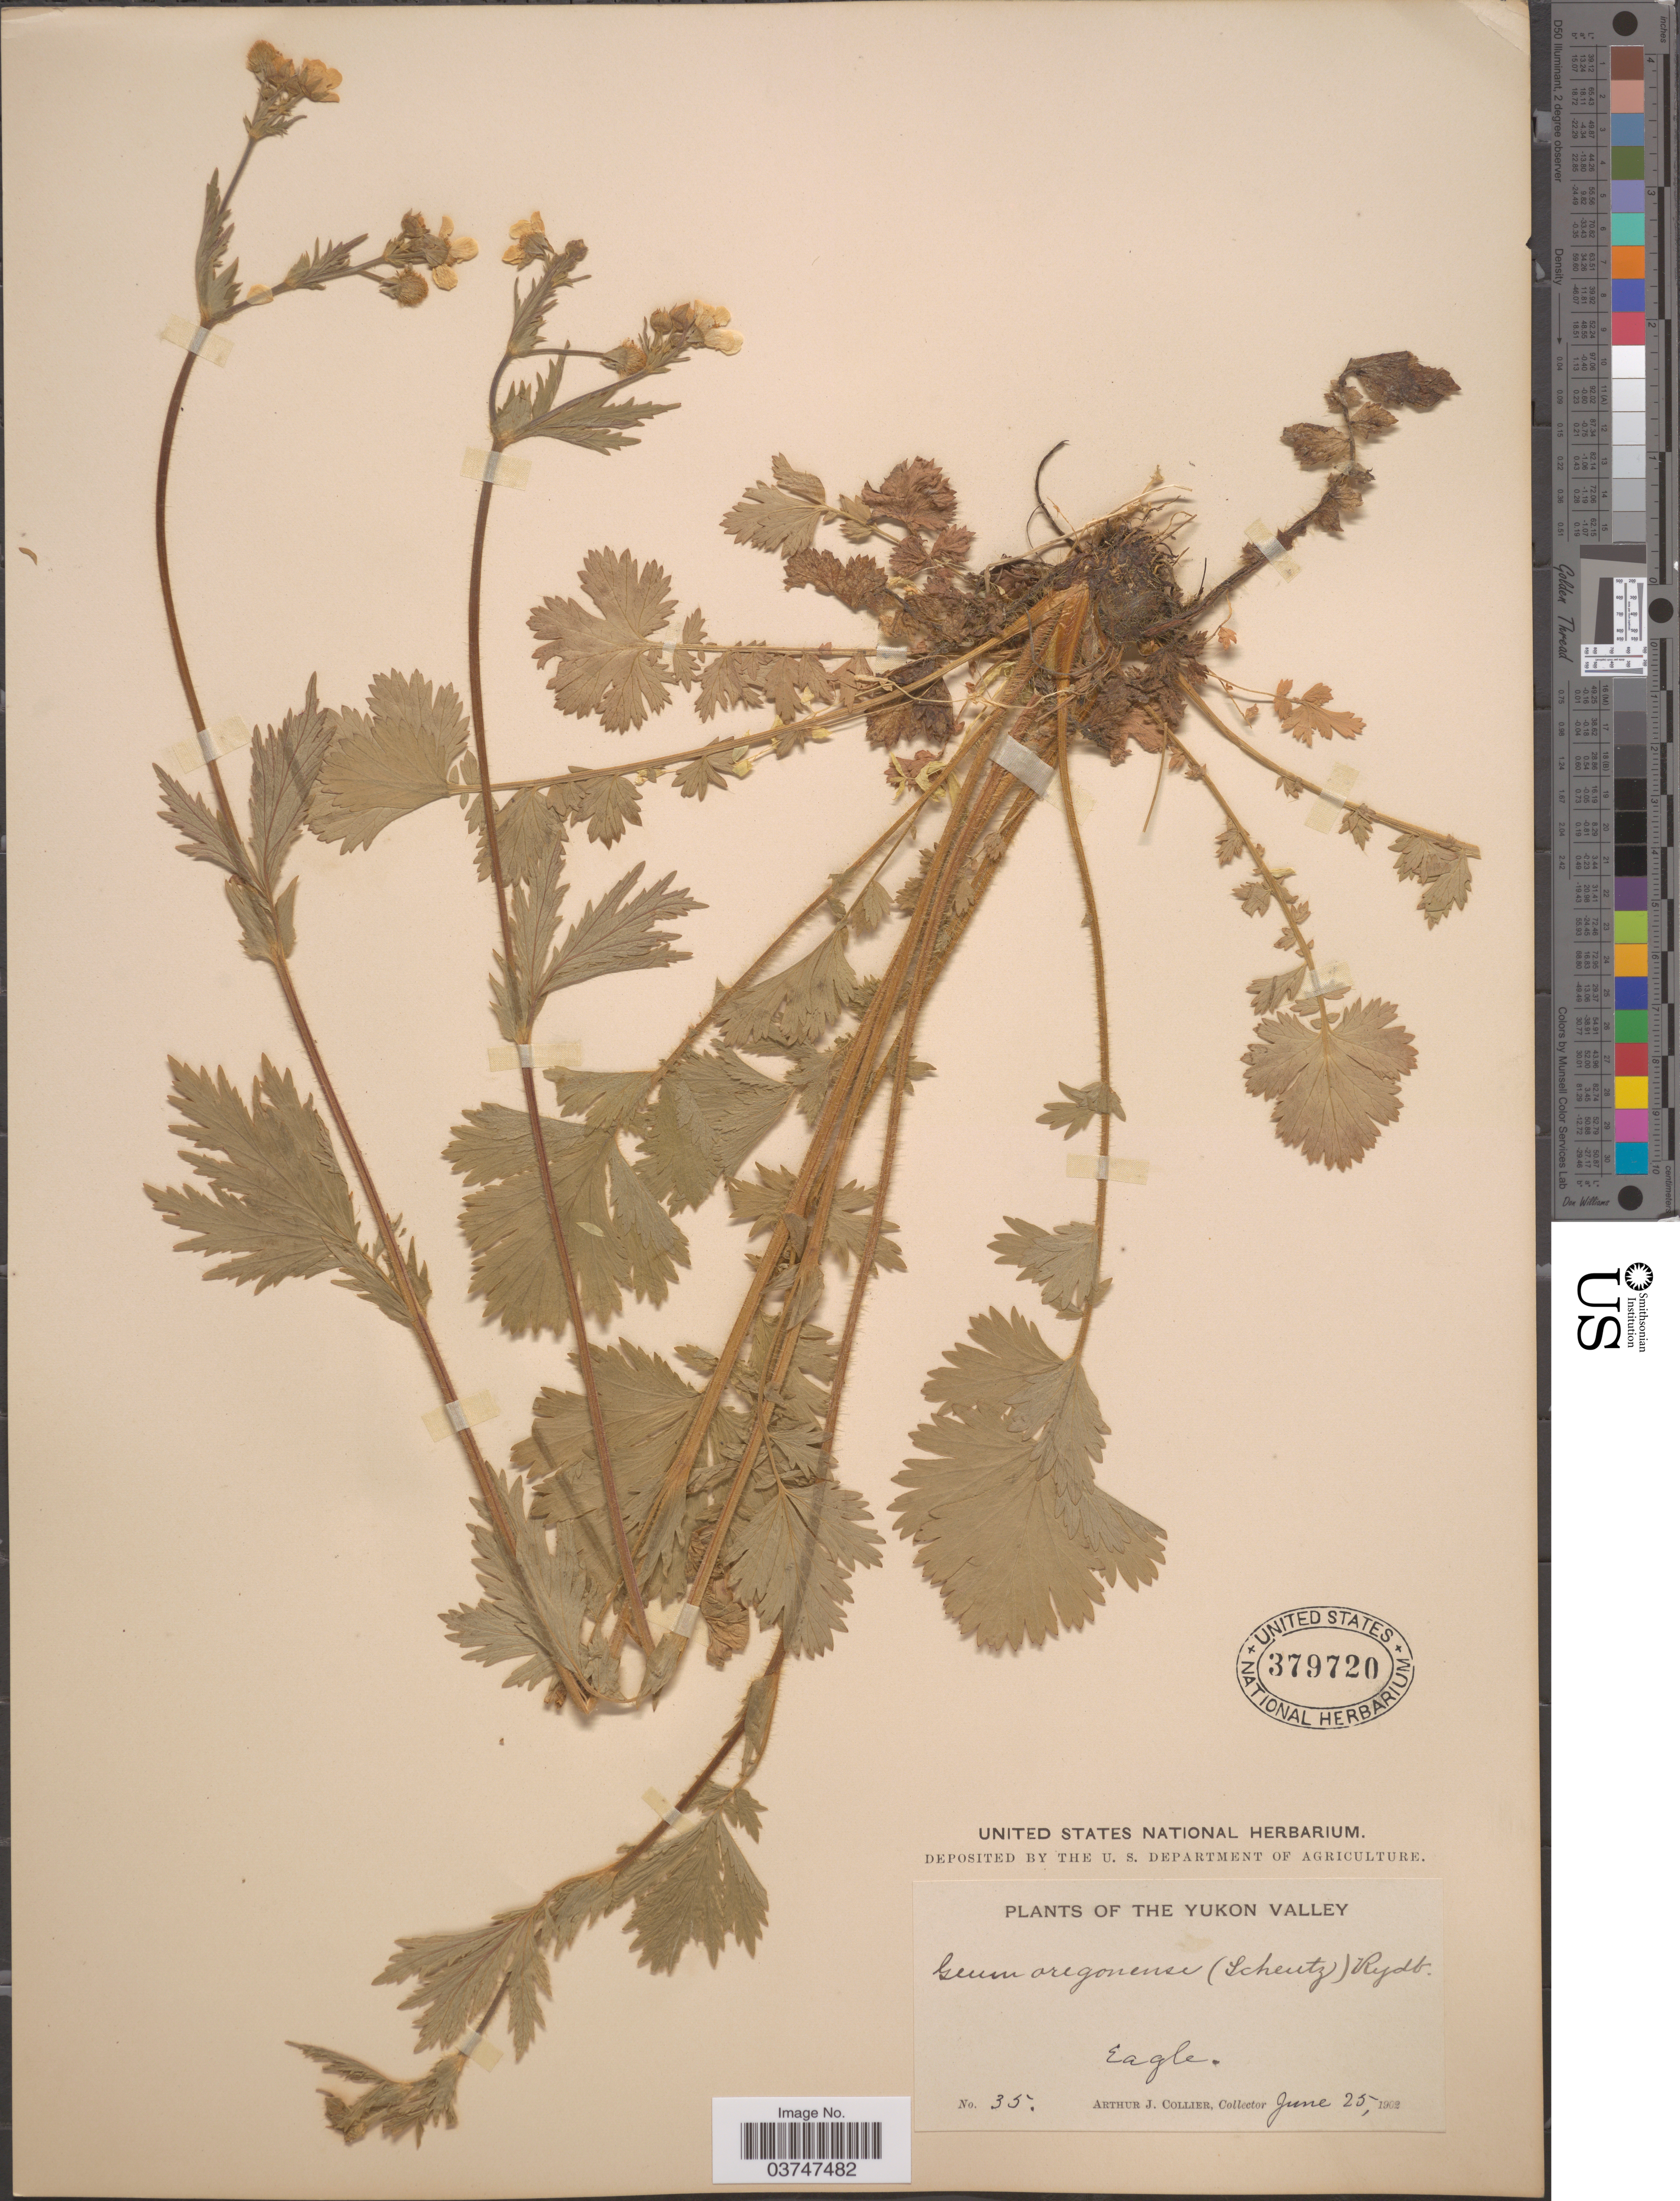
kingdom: Plantae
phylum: Tracheophyta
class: Magnoliopsida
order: Rosales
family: Rosaceae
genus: Geum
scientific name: Geum macrophyllum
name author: Willd.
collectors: A. Collier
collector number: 35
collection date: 1902-06-25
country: Canada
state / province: Yukon Territory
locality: The Yukon Valley. Eagle.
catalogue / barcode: US 379720